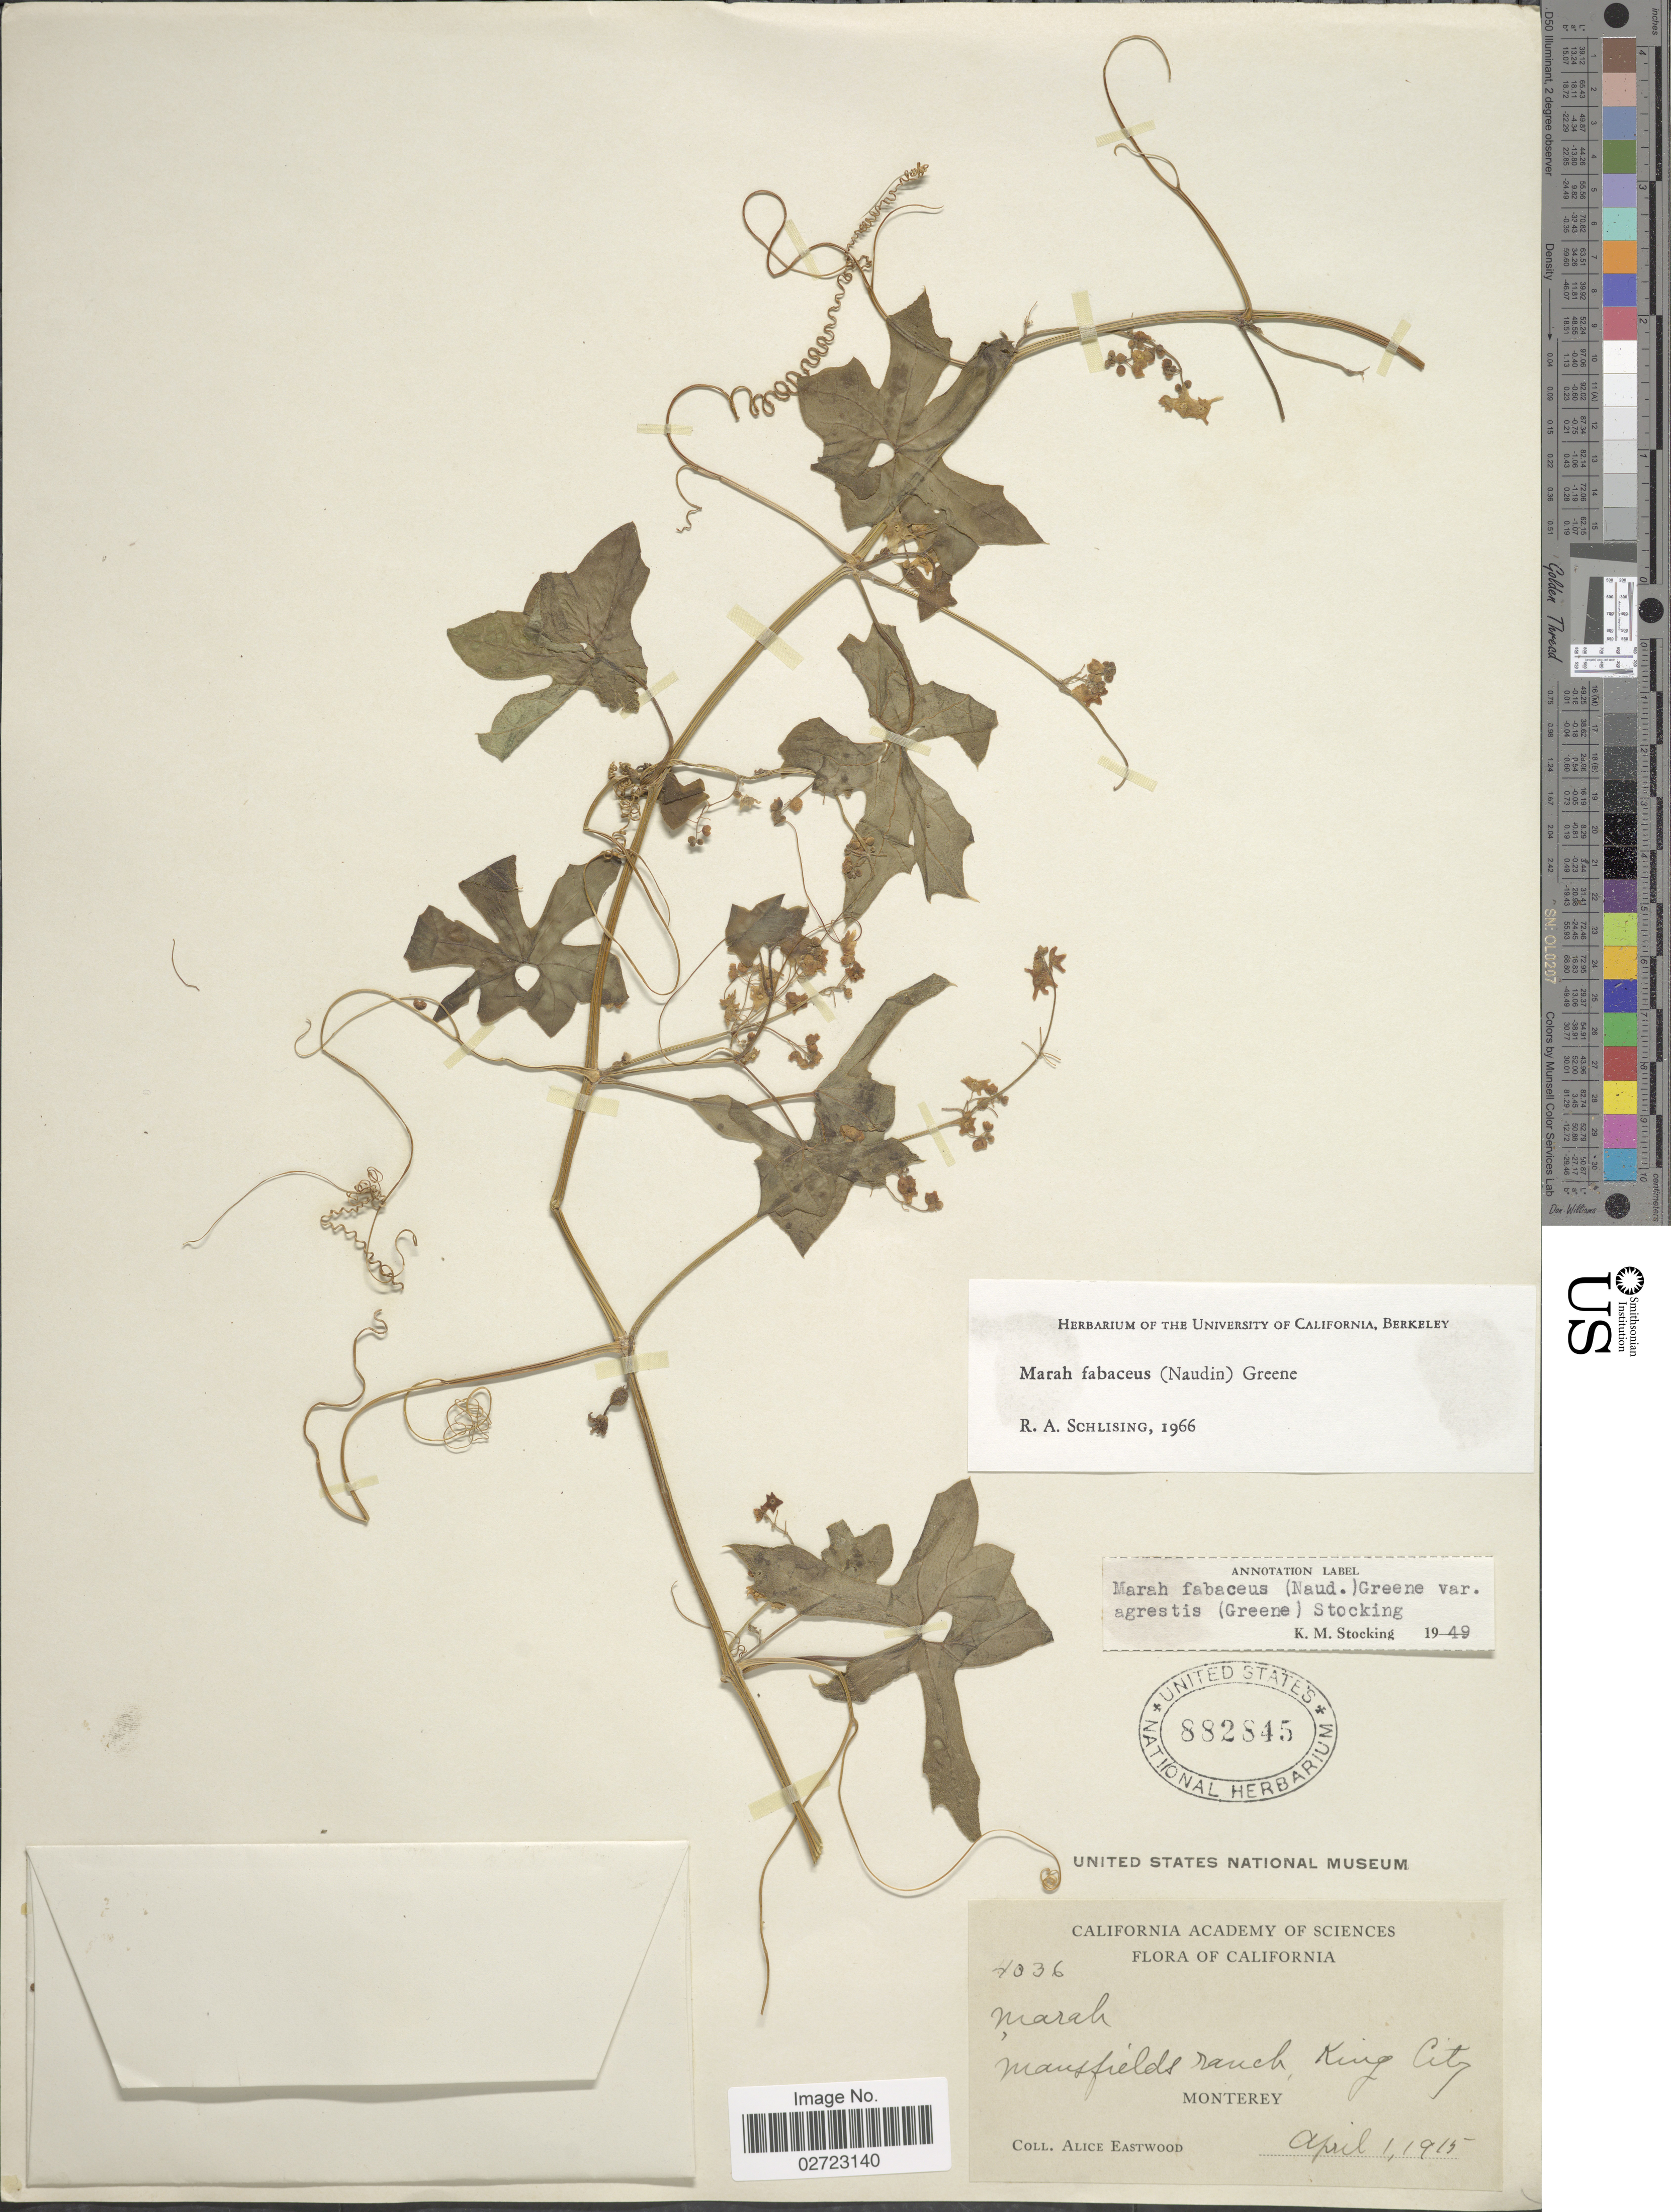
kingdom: Plantae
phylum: Tracheophyta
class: Magnoliopsida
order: Cucurbitales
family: Cucurbitaceae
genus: Marah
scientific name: Marah fabacea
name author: (Naudin) Greene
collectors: A. Eastwood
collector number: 4036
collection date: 1915-04-01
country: United States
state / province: California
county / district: Monterey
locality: Mansfields ranch, King City, Monterey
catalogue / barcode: US 882845